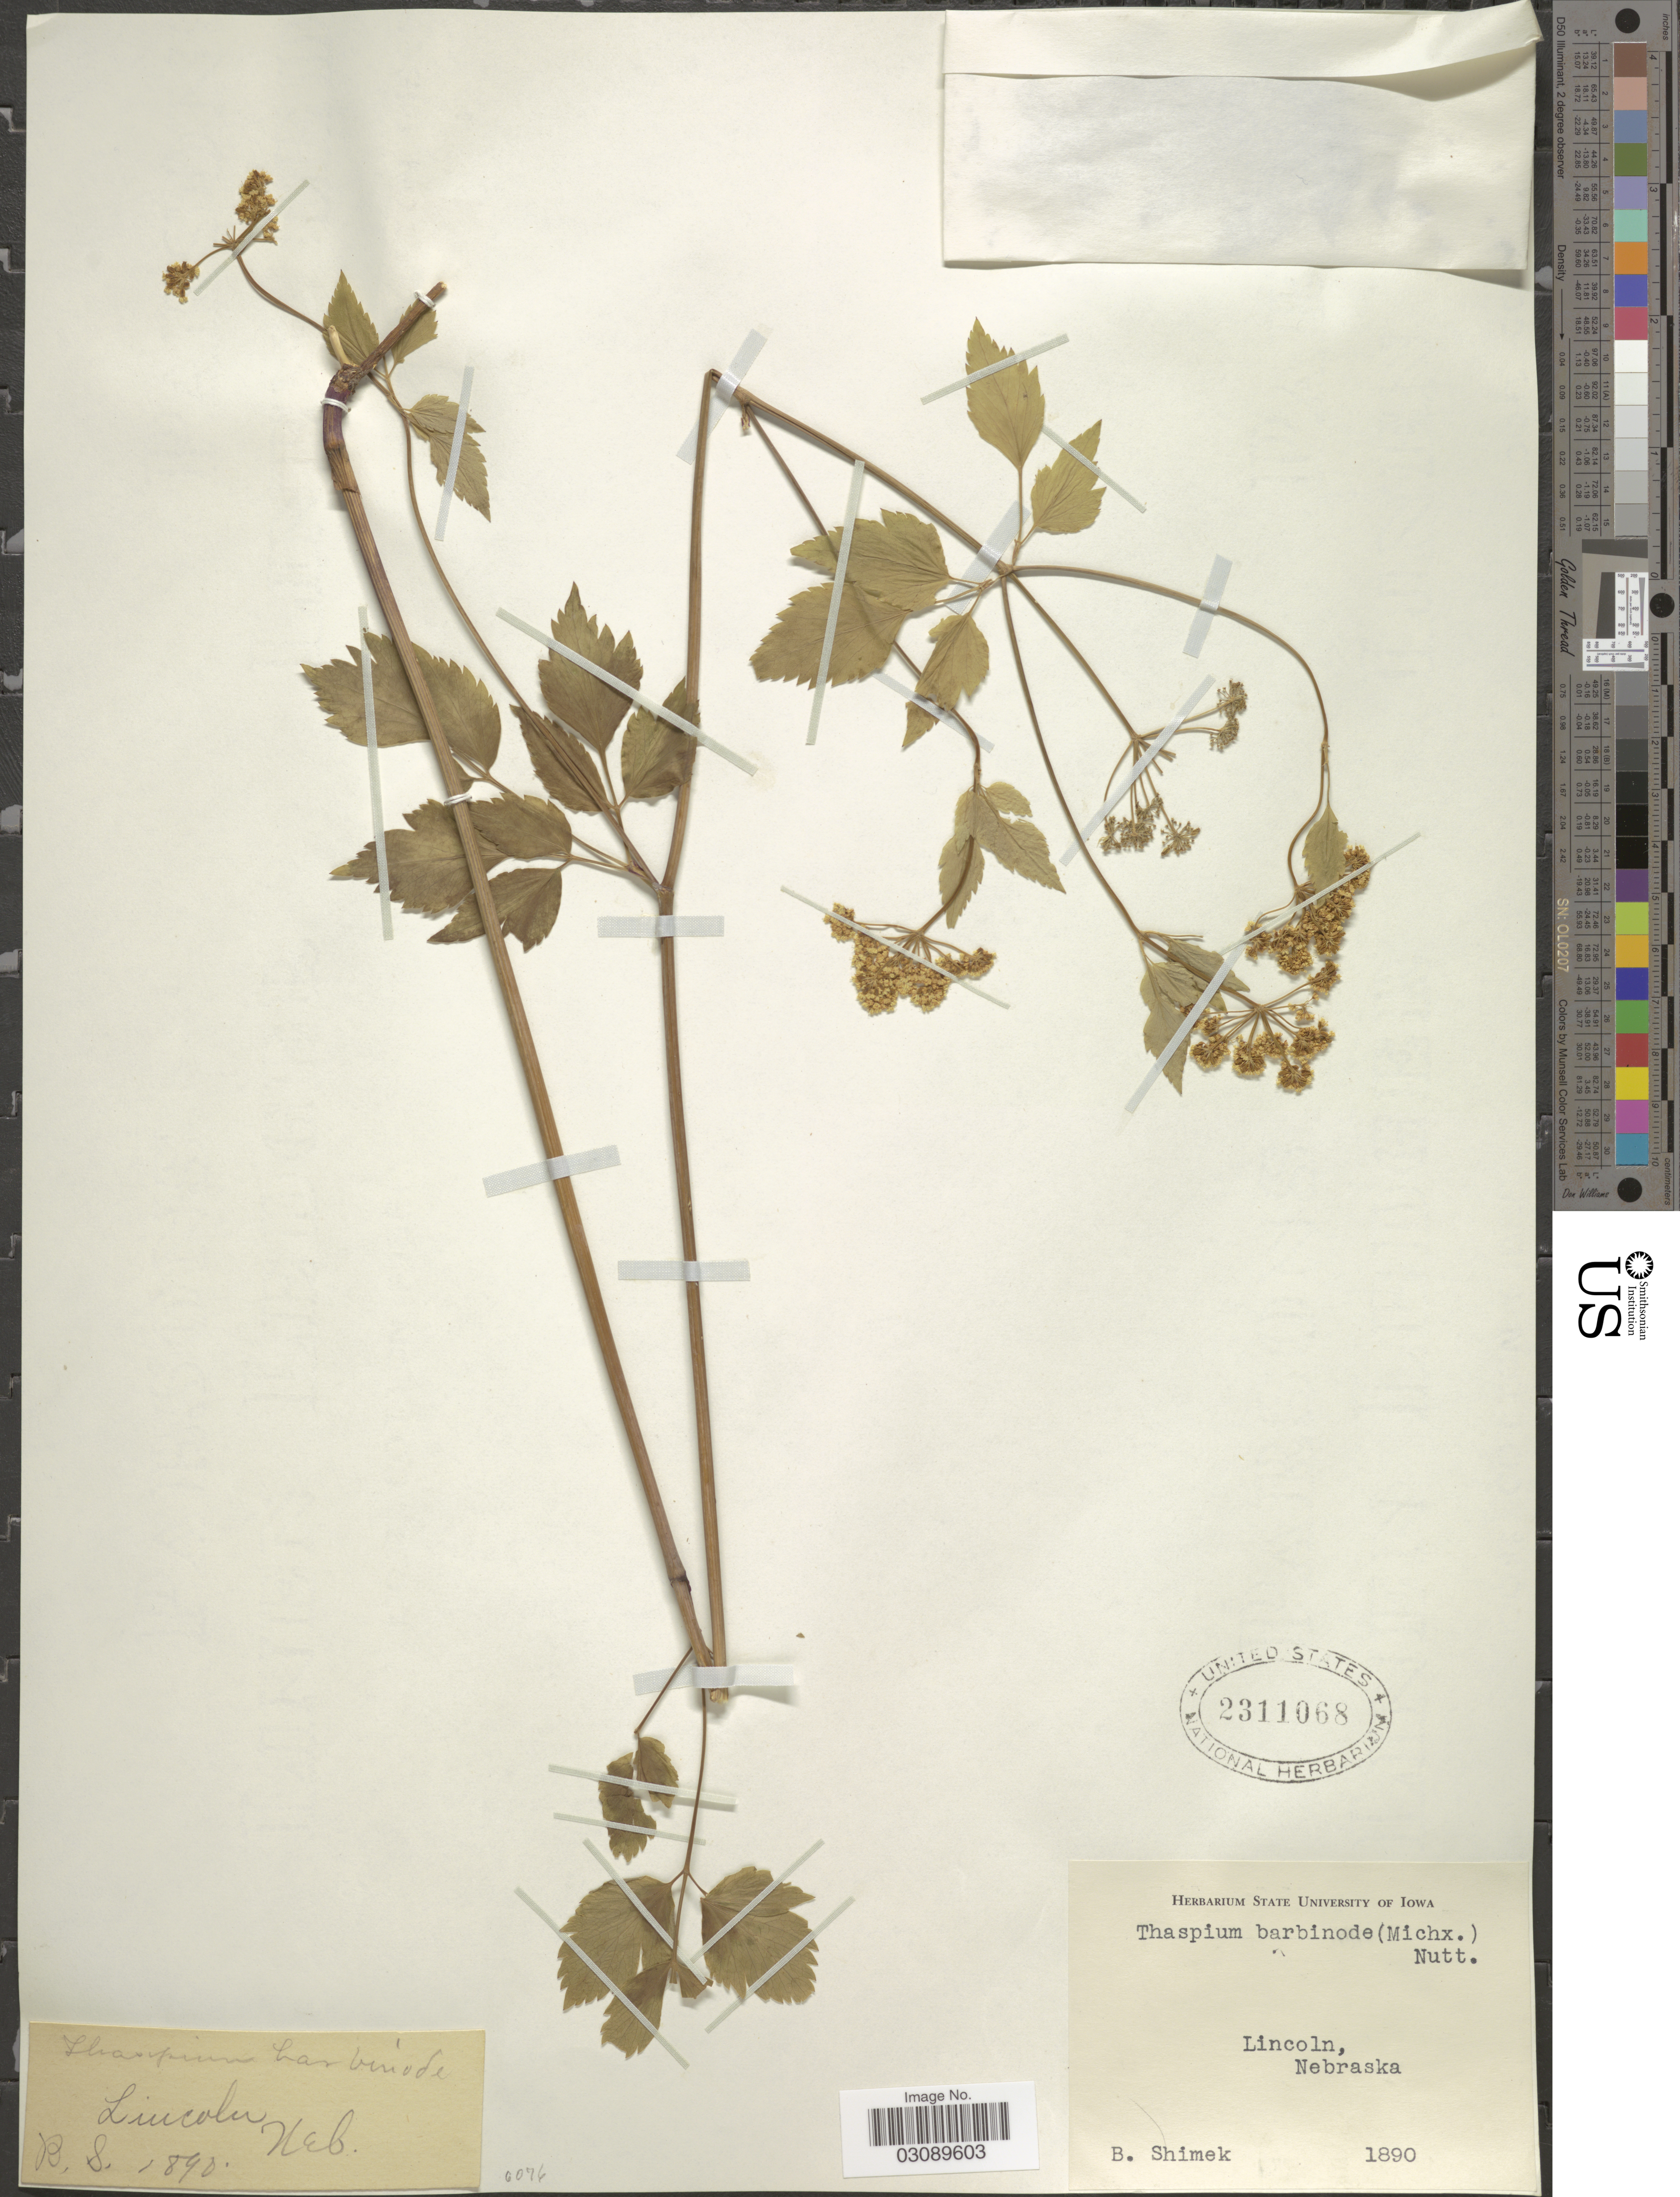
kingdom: Plantae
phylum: Tracheophyta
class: Magnoliopsida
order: Apiales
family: Apiaceae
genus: Thaspium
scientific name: Thaspium barbinode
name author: (Michx.) Nutt.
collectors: B. Shimek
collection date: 1890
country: United States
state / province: Nebraska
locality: Lincoln.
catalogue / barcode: US 2311068